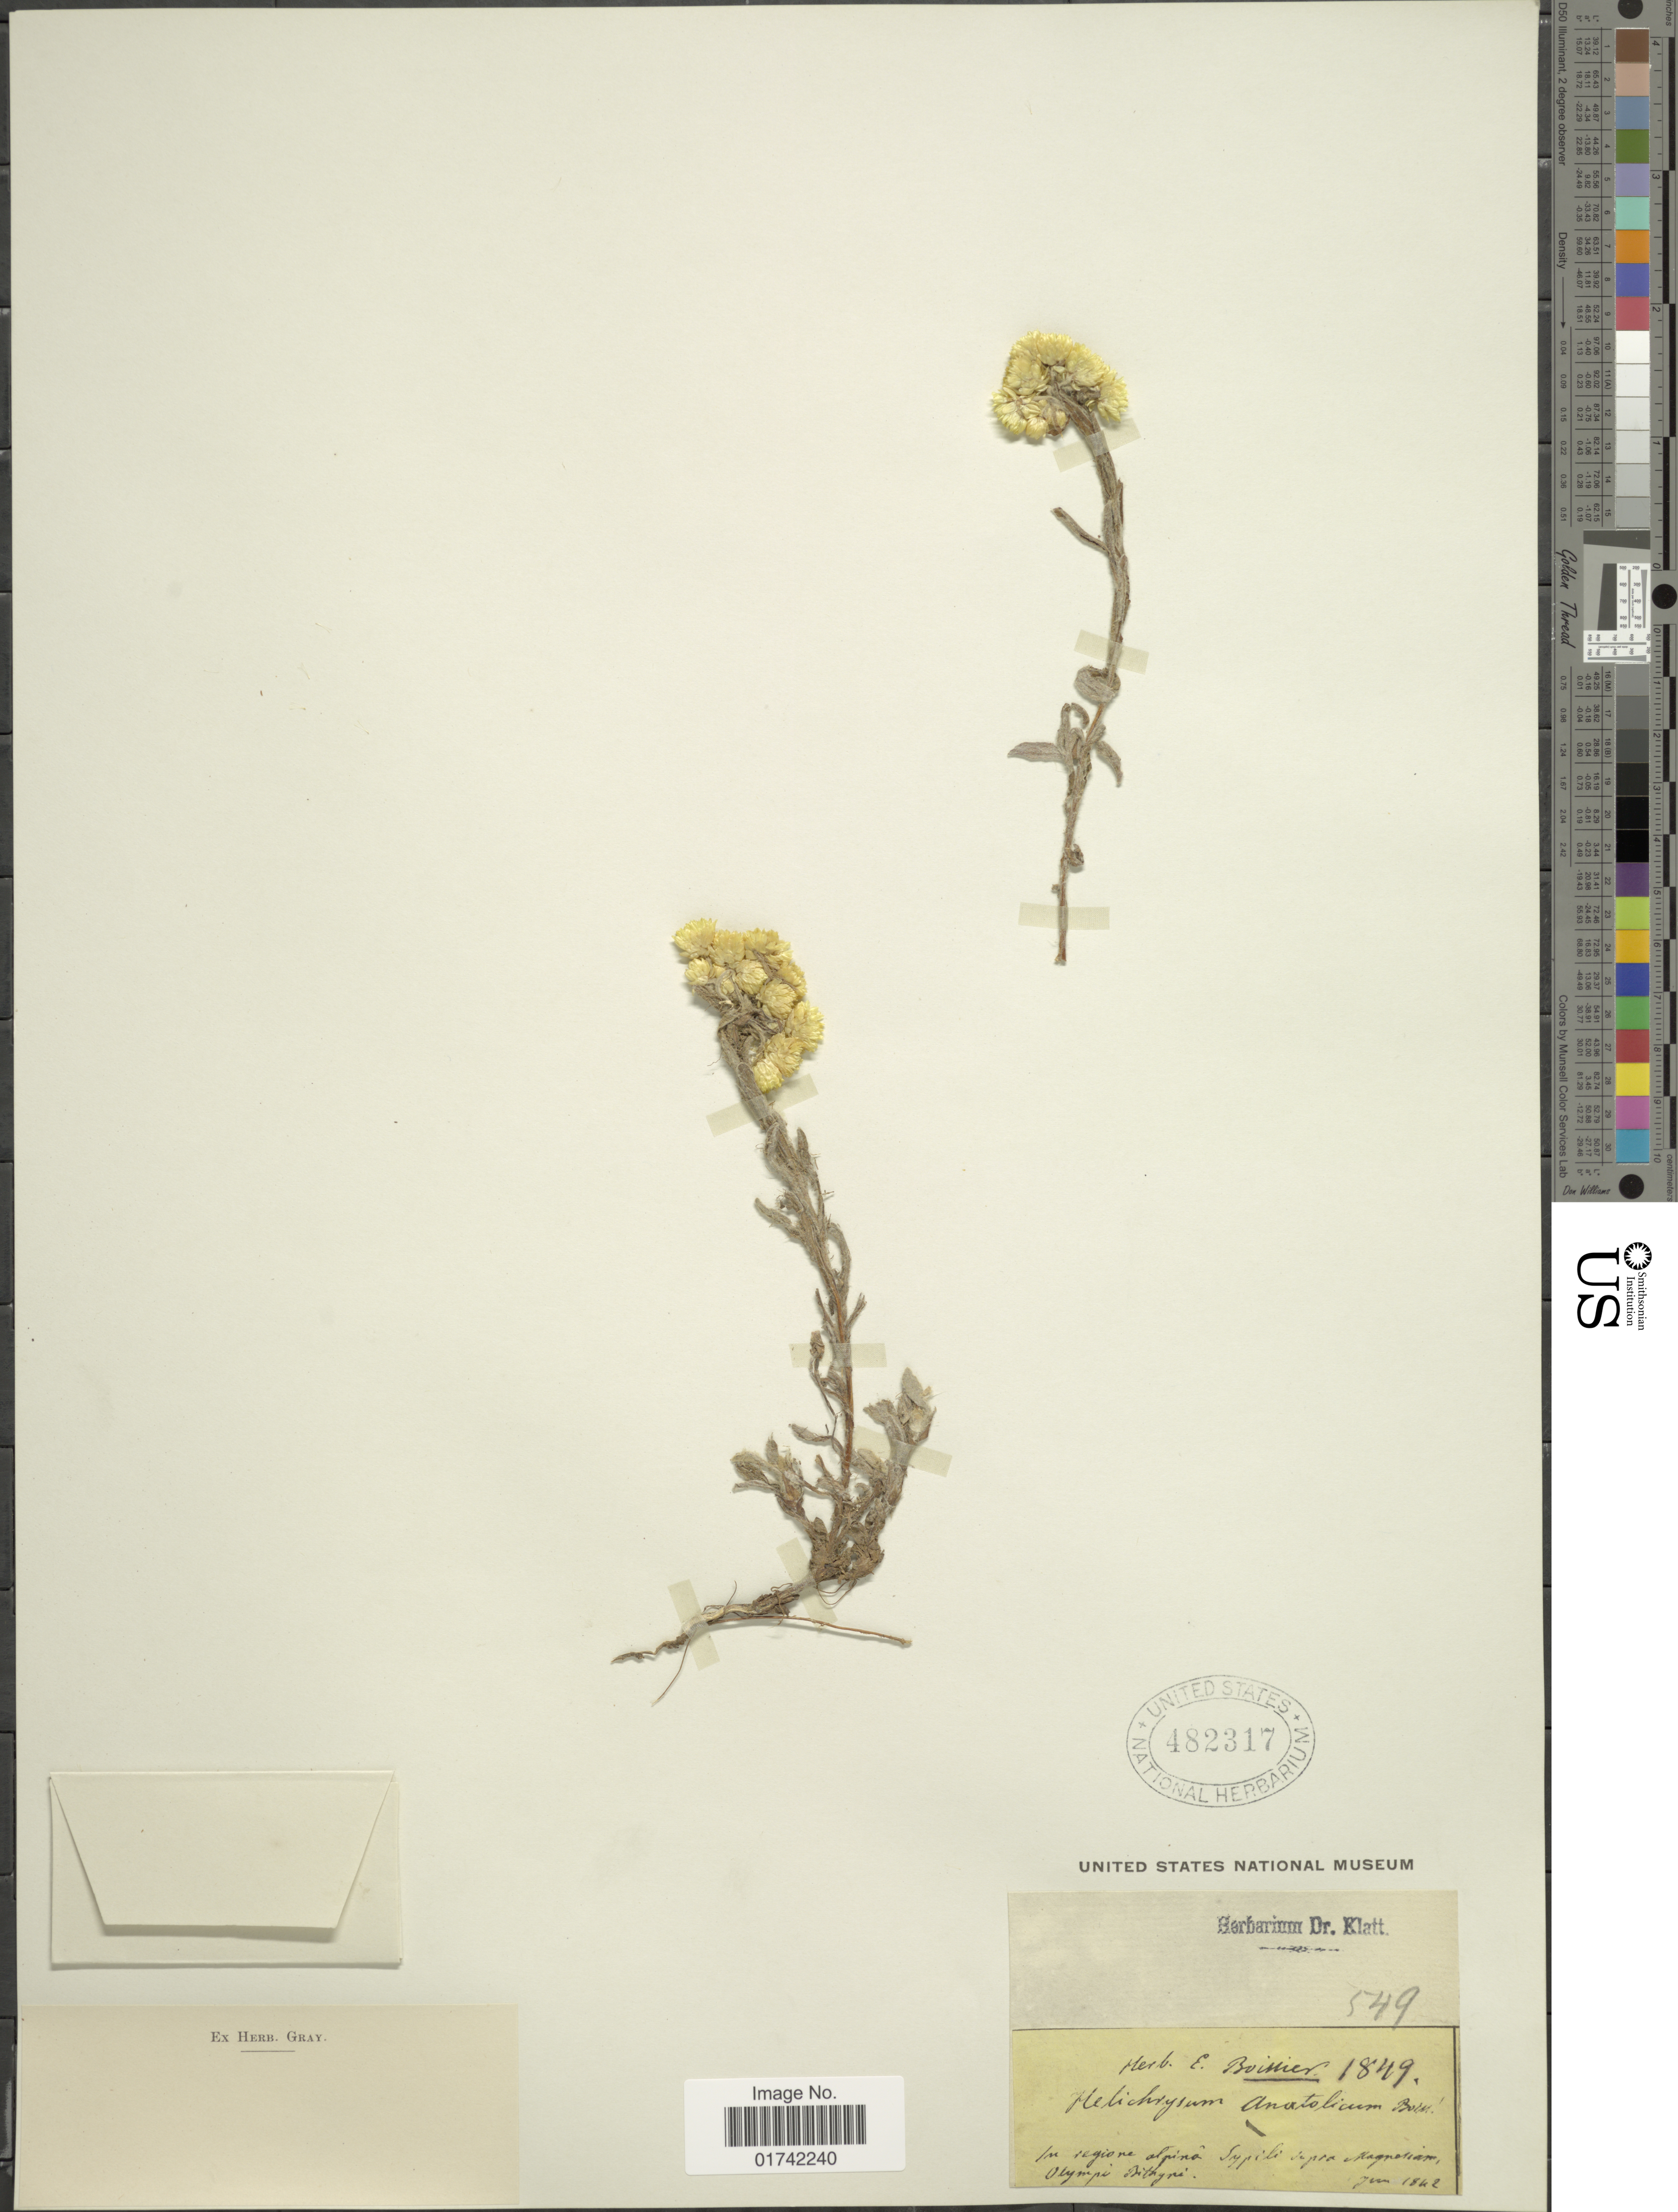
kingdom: Plantae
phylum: Tracheophyta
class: Magnoliopsida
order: Asterales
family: Asteraceae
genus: Helichrysum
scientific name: Helichrysum anatolicum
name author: Boiss.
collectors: Herb. Boissier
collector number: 1849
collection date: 1842-01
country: Turkey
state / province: Bilecik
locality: In regione alpina Sypili sapra magnatiam Olympi Bithype [interpreted]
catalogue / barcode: US 482317